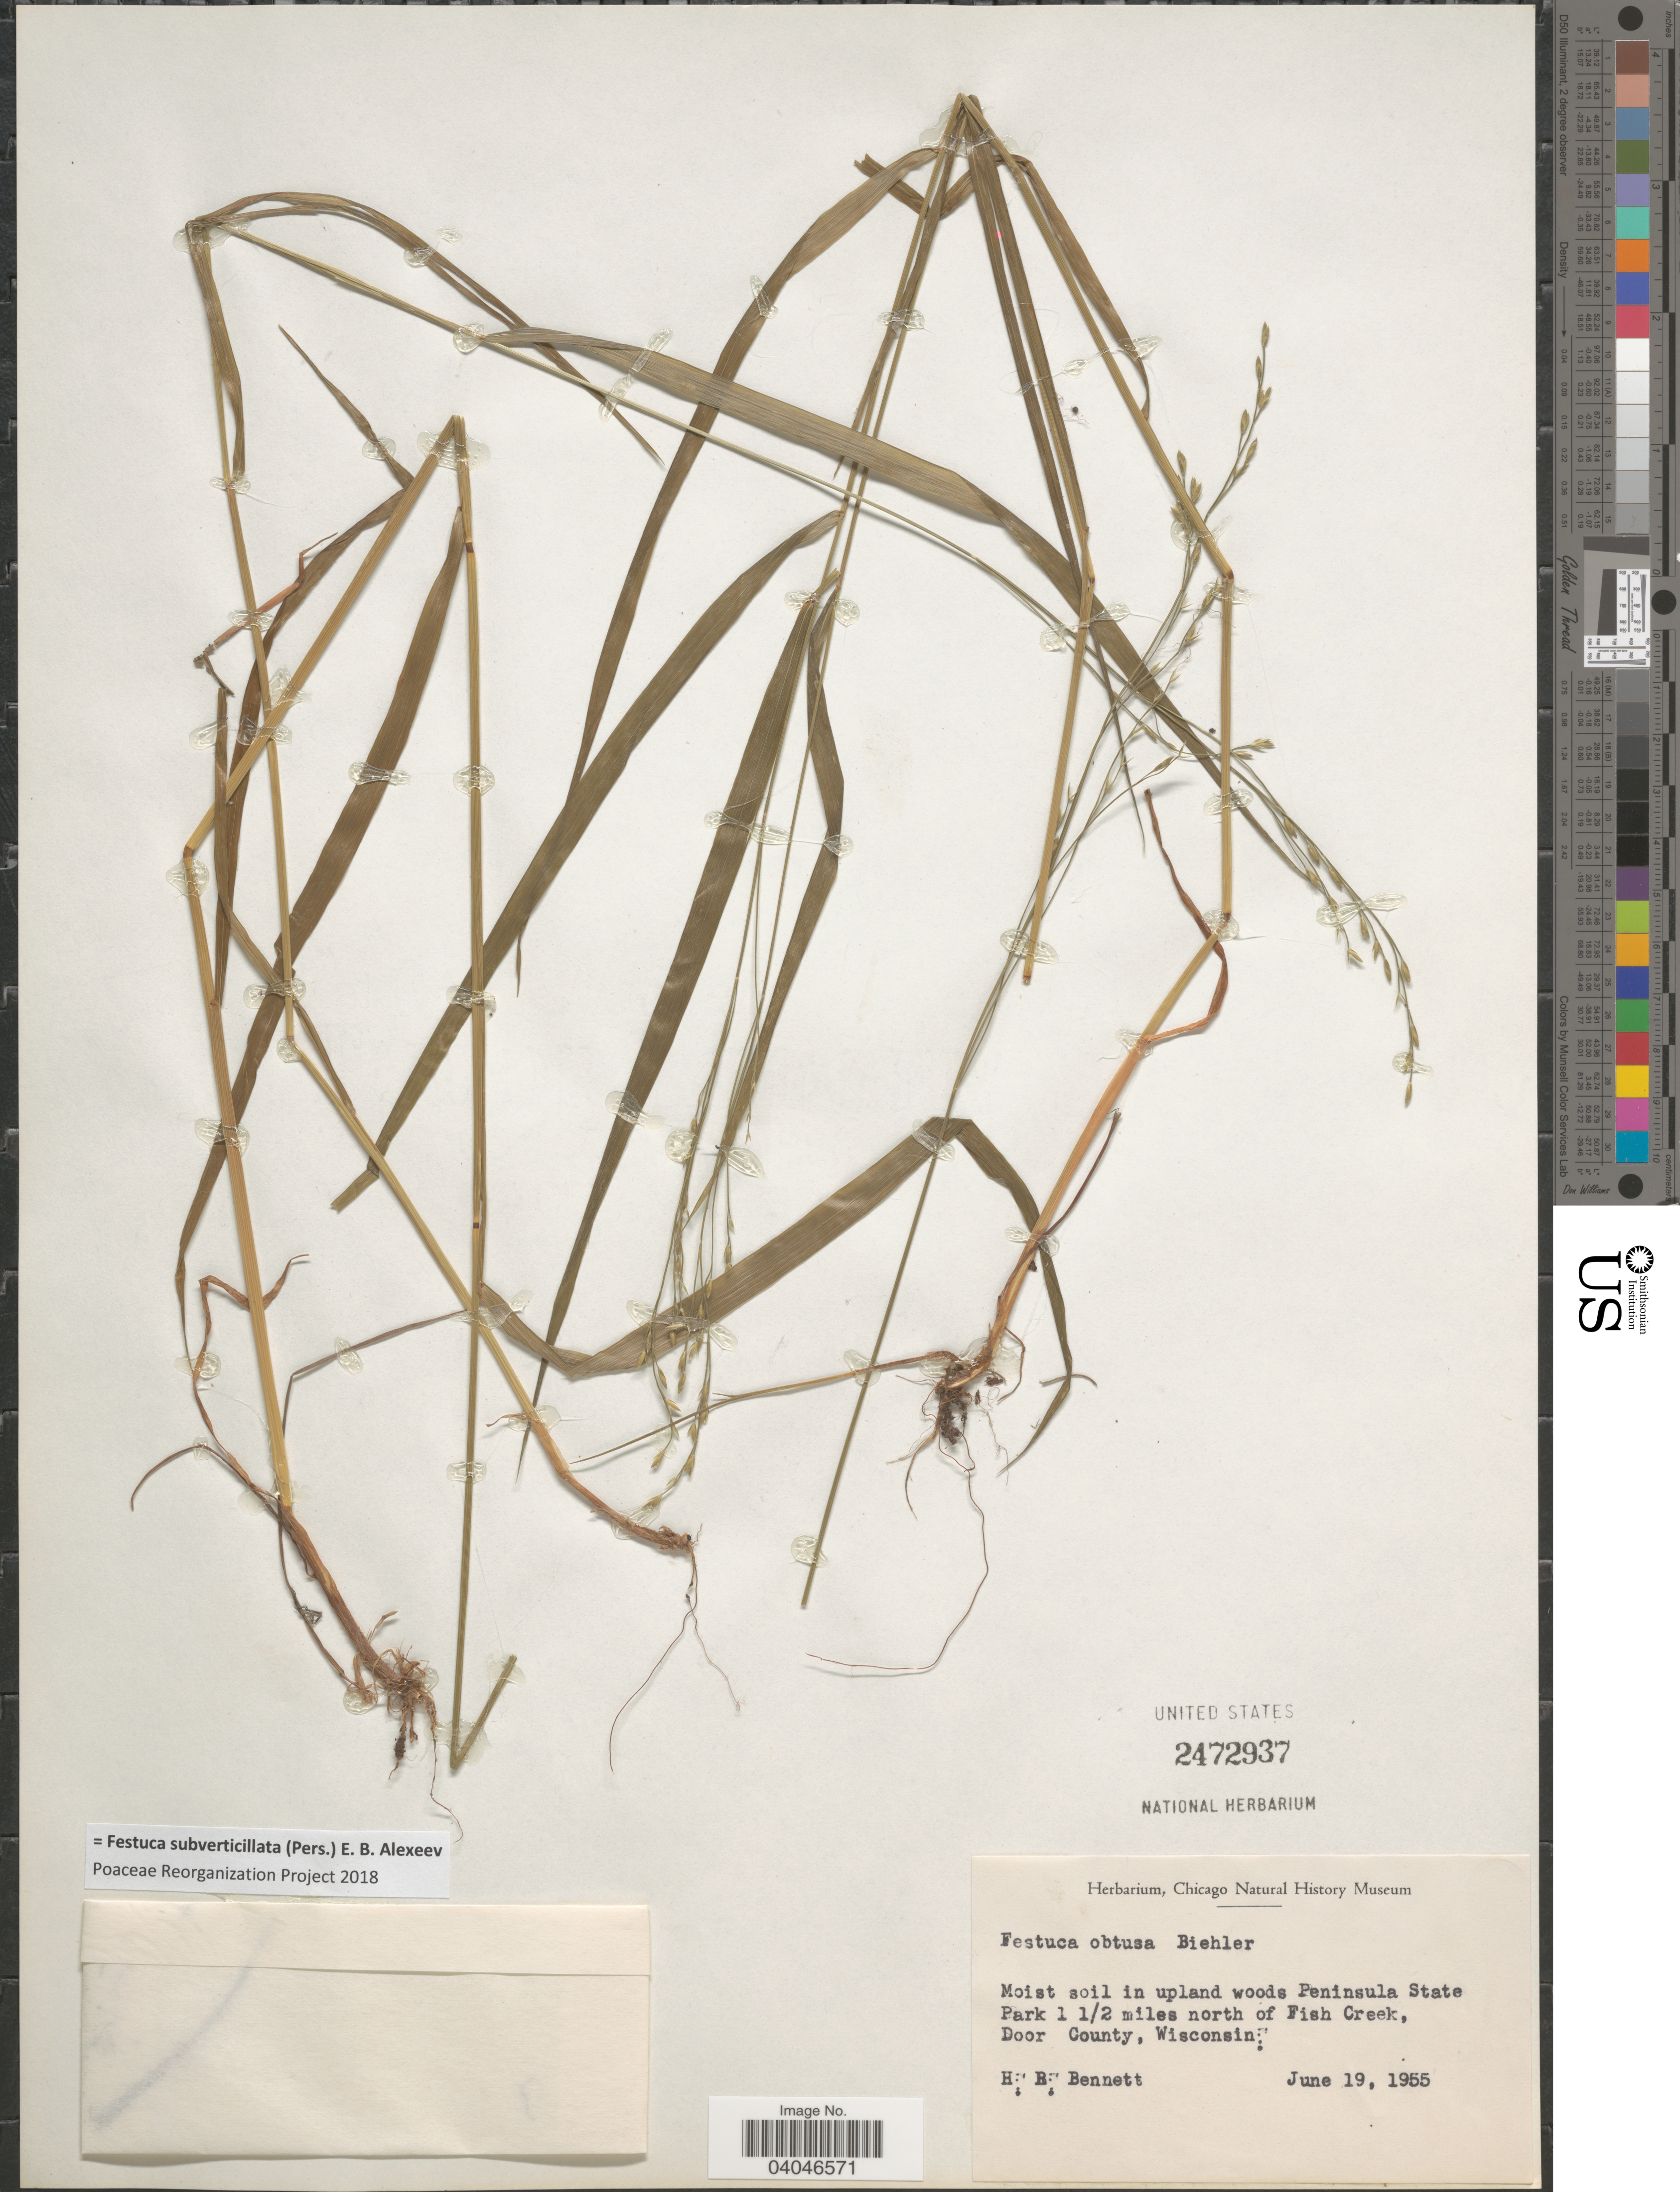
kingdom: Plantae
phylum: Tracheophyta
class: Liliopsida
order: Poales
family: Poaceae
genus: Festuca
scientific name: Festuca subverticillata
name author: (Pers.) E.B. Alexeev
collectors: H. R. Bennett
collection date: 1955-06-19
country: United States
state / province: Wisconsin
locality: Moist soil in upland woods Peninsula State Park 1½ miles north of Fish Creek, Door County.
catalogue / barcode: US 2472937